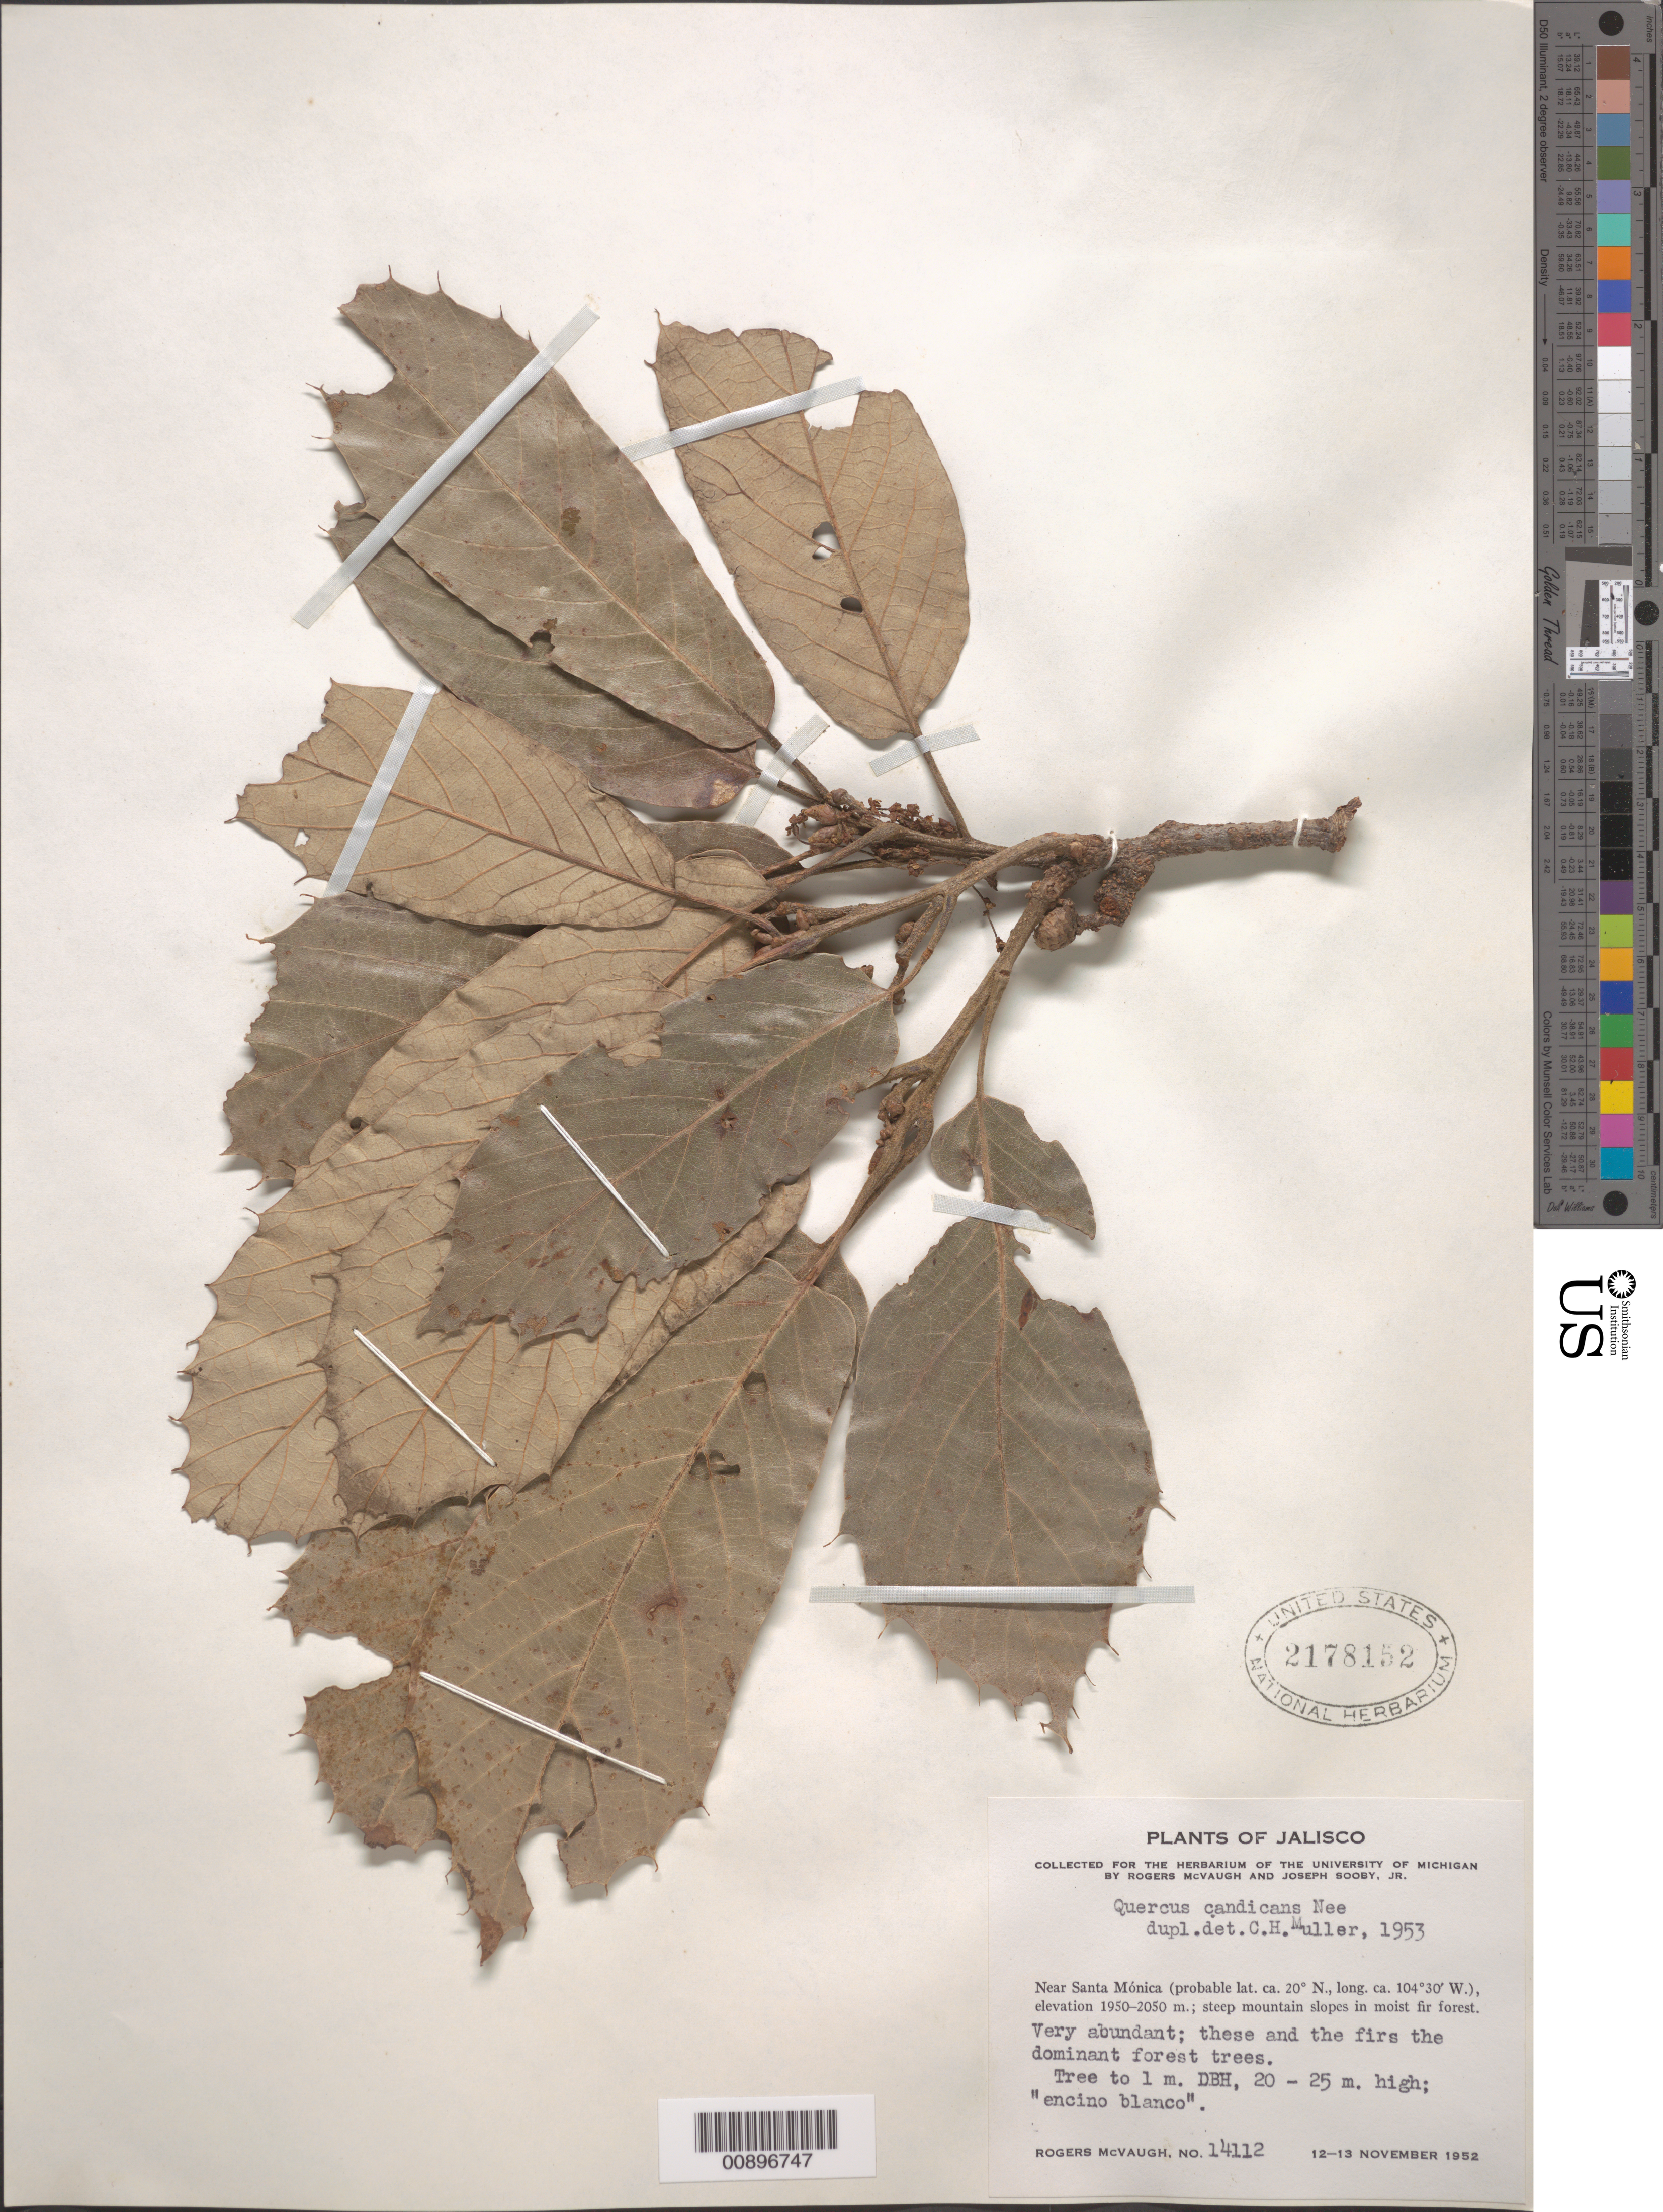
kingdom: Plantae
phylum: Tracheophyta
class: Magnoliopsida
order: Fagales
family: Fagaceae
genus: Quercus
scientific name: Quercus candicans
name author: Née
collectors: R. McVaugh & J. Sooby Jr.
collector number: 14112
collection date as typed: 12 Nov 1952 to 13 Nov 1952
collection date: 1952-11-12/1952-11-13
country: Mexico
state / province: Jalisco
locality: Near Santa Mónica, Jalisco.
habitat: Steep mountain slopes in moist fir forest.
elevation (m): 2050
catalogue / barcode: US 2178152